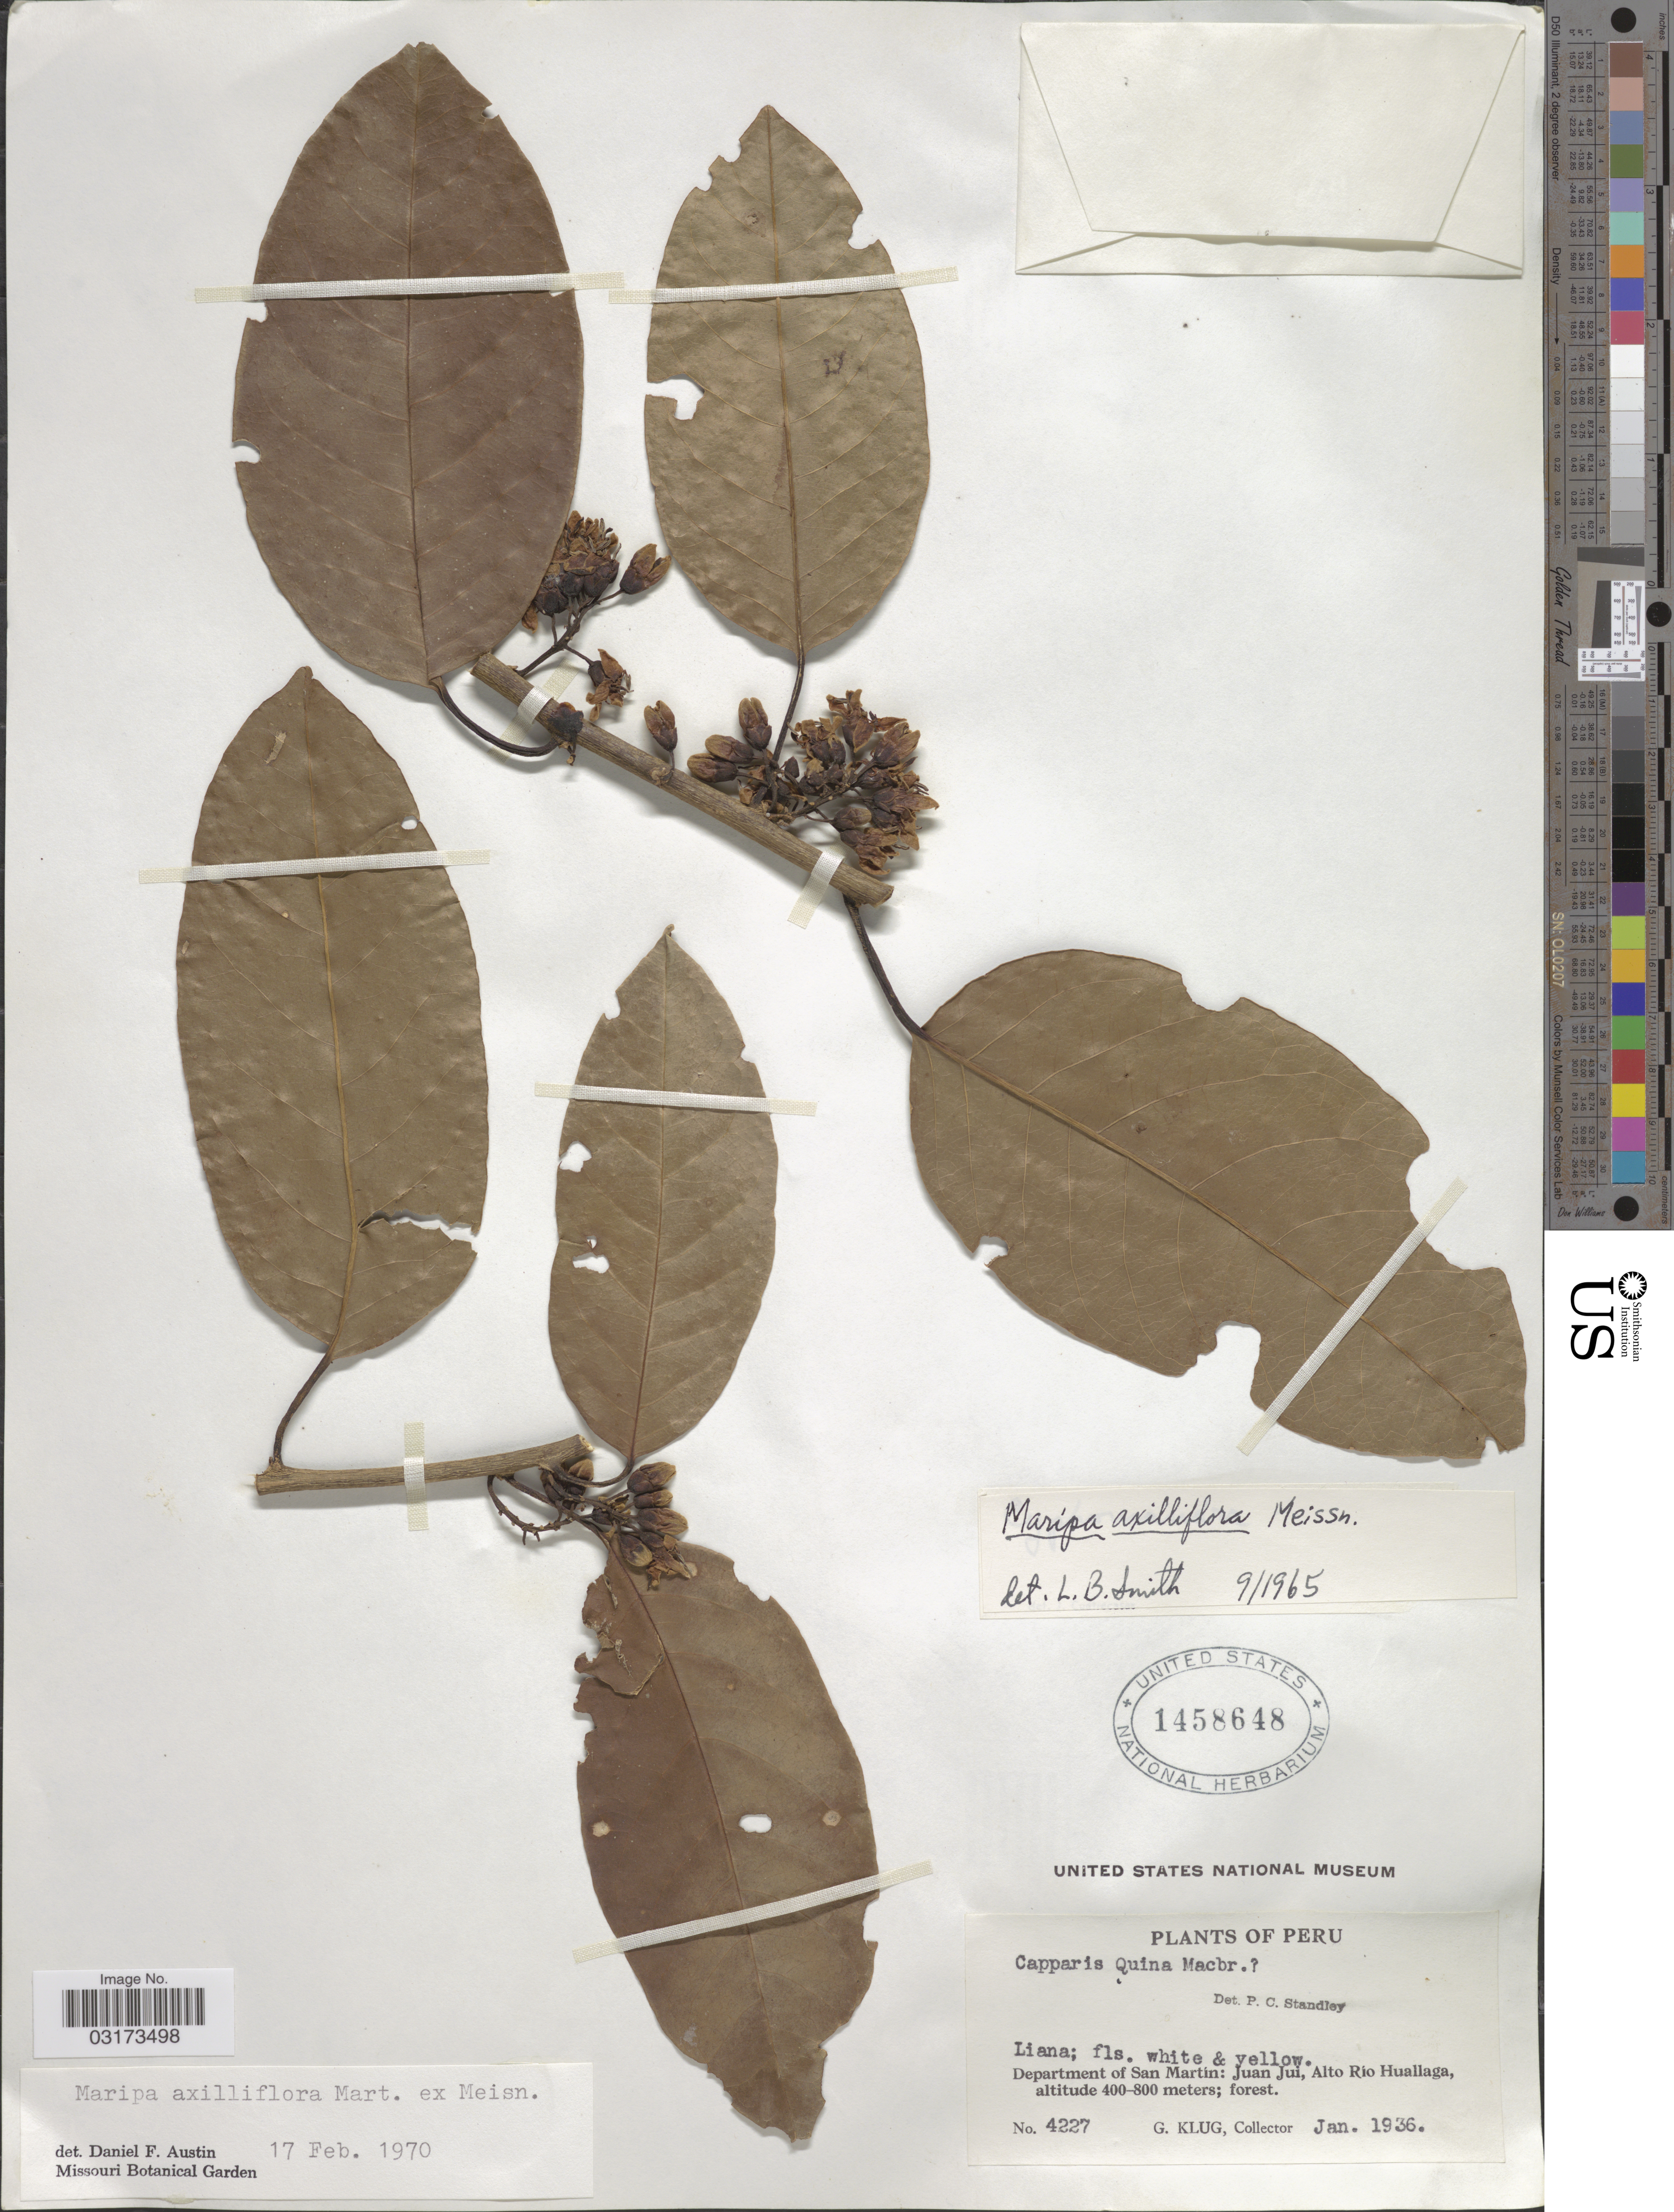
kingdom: Plantae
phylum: Tracheophyta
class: Magnoliopsida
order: Solanales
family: Convolvulaceae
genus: Maripa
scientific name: Maripa axilliflora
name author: Mart. ex Meisn.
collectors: G. Klug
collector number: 4227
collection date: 1936-01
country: Peru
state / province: San Martín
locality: Department San Martin: Juan Jui, Alto Rio Huallaga.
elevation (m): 400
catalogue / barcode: US 1458648